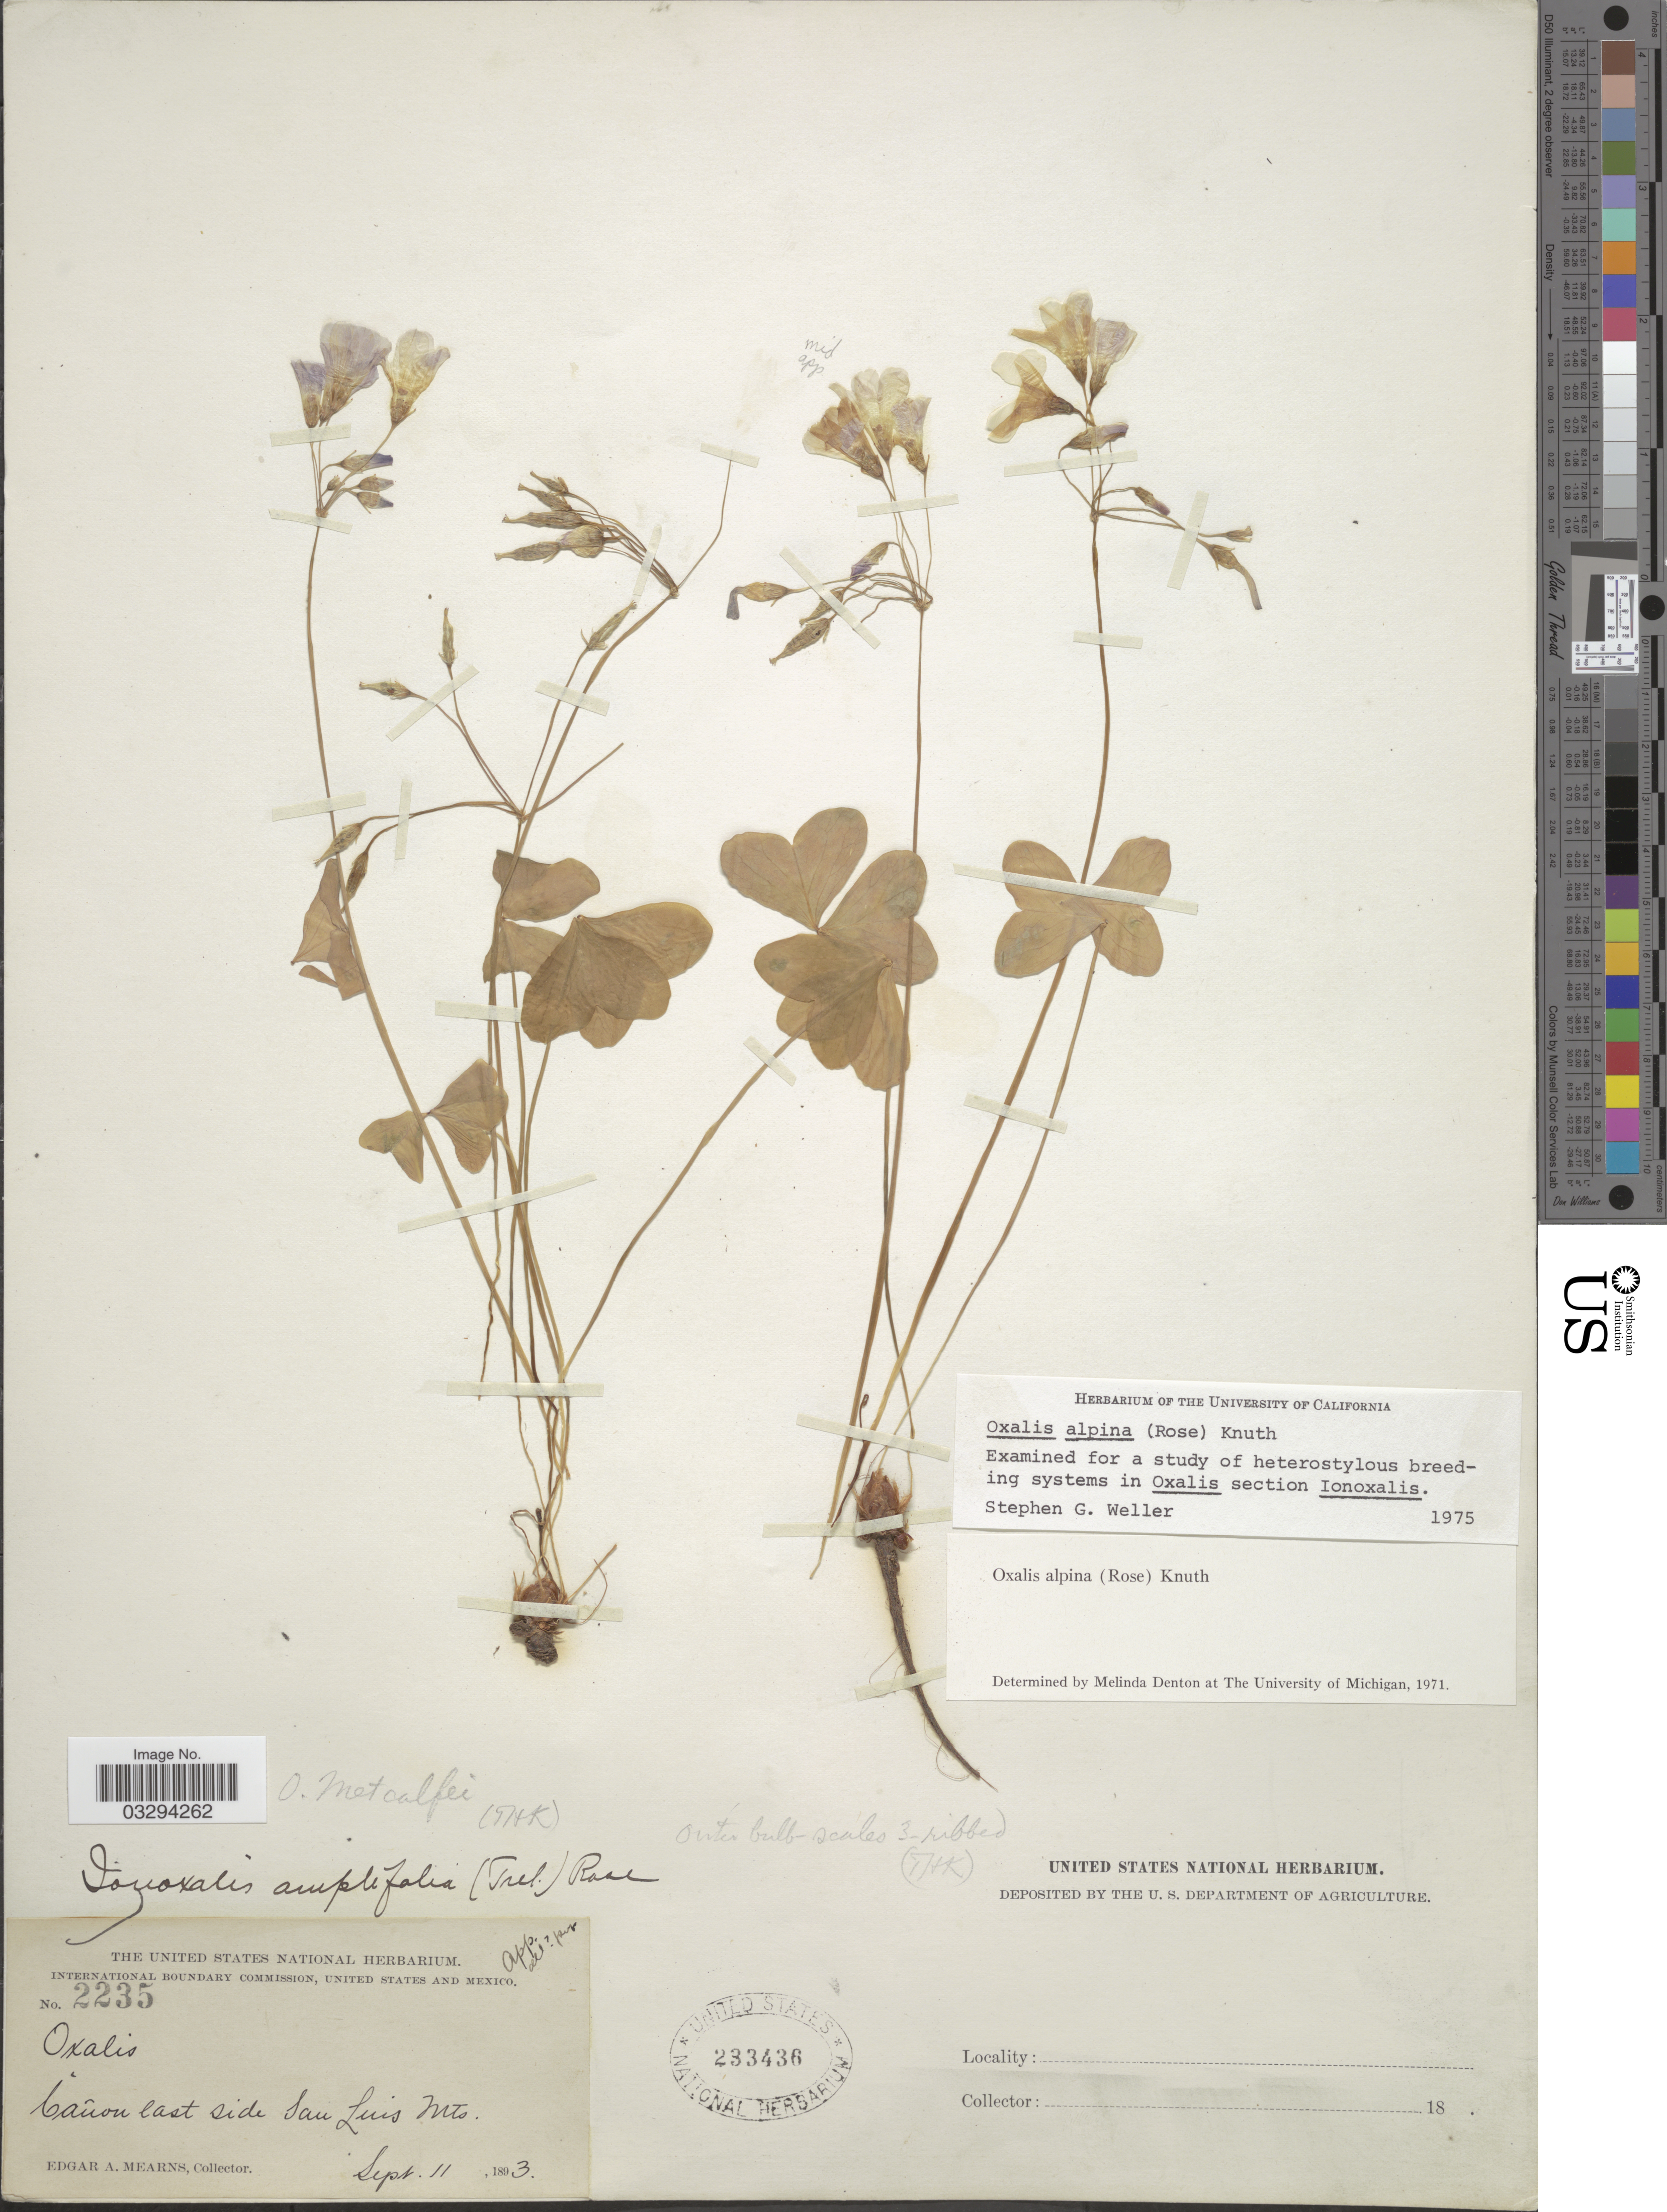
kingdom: Plantae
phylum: Tracheophyta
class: Magnoliopsida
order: Oxalidales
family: Oxalidaceae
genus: Oxalis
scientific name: Oxalis alpina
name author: (Rose) R. Knuth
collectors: E. A. Mearns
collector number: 2235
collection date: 1893-09-11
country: Mexico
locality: Cañon east side San Luis Mts.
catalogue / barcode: US 233436